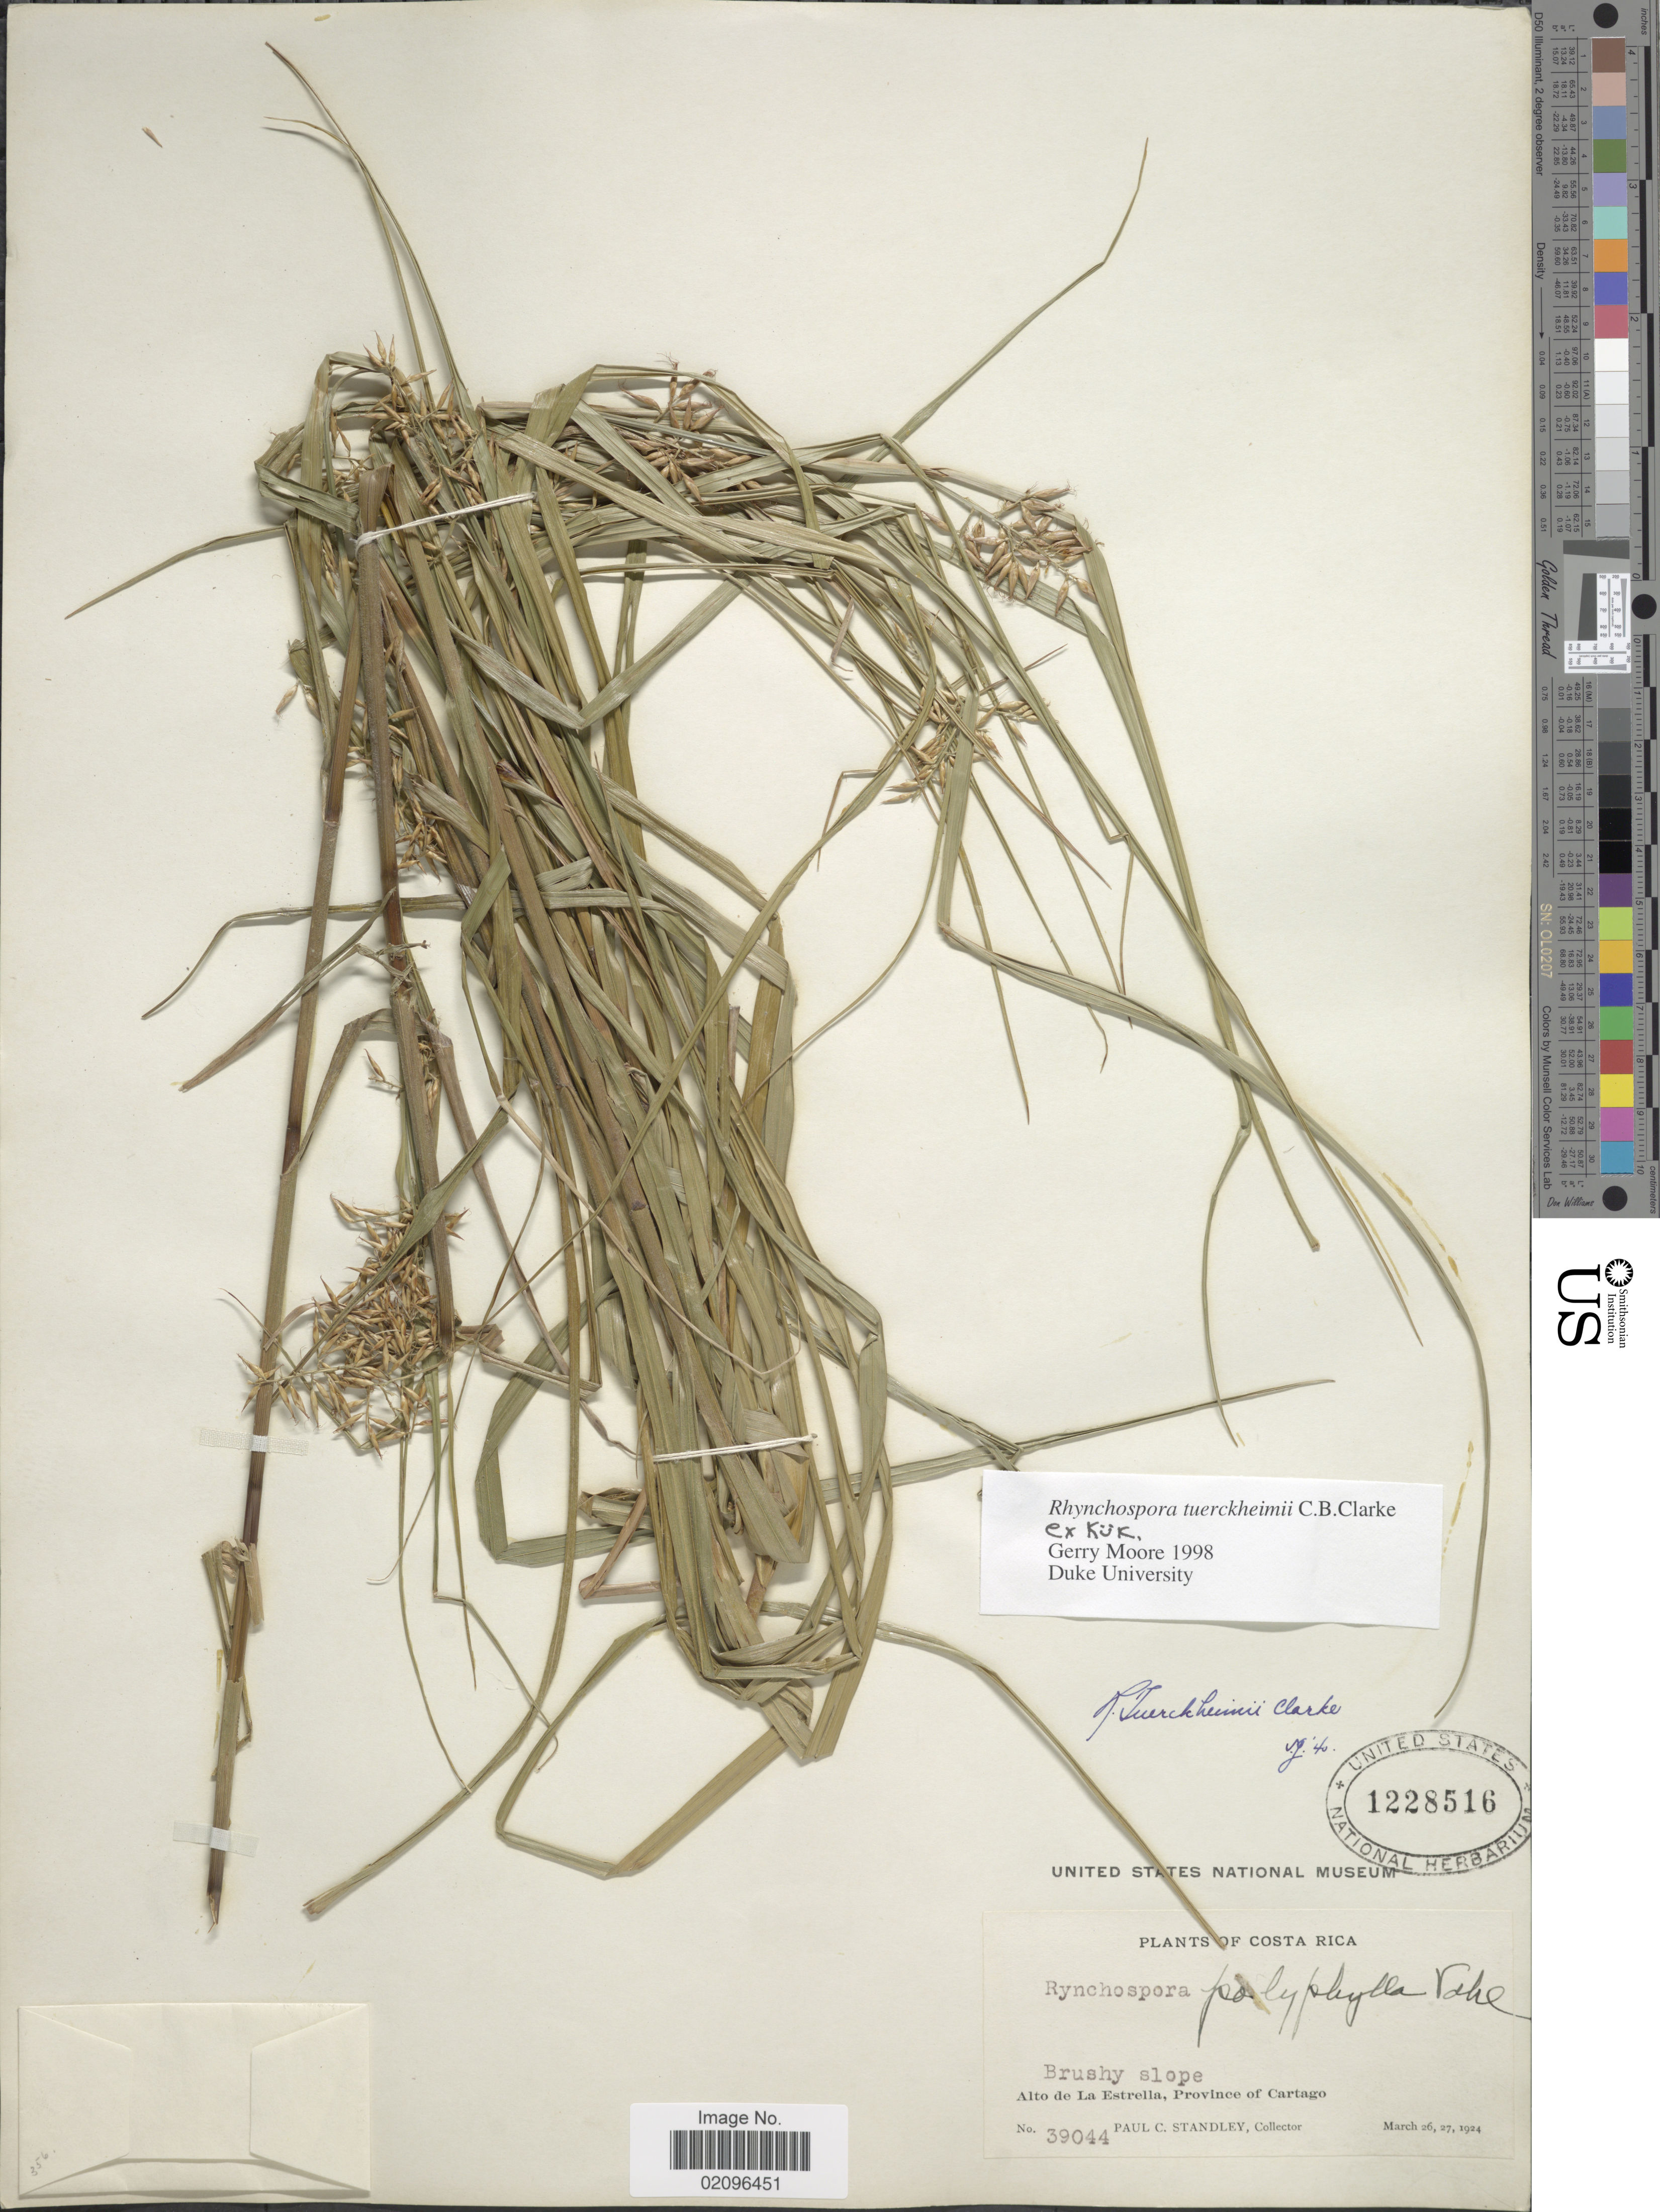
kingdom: Plantae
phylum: Tracheophyta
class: Liliopsida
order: Poales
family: Cyperaceae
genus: Rhynchospora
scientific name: Rhynchospora tuerckheimii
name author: C.B. Clarke ex Kük.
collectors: P. C. Standley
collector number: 39044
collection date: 1924-03-26/1924-03-27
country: Costa Rica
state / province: Cartago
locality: Costa Rica. Alto de La Estrella, Province of Cartago. Brushy slope.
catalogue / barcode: US 1228516